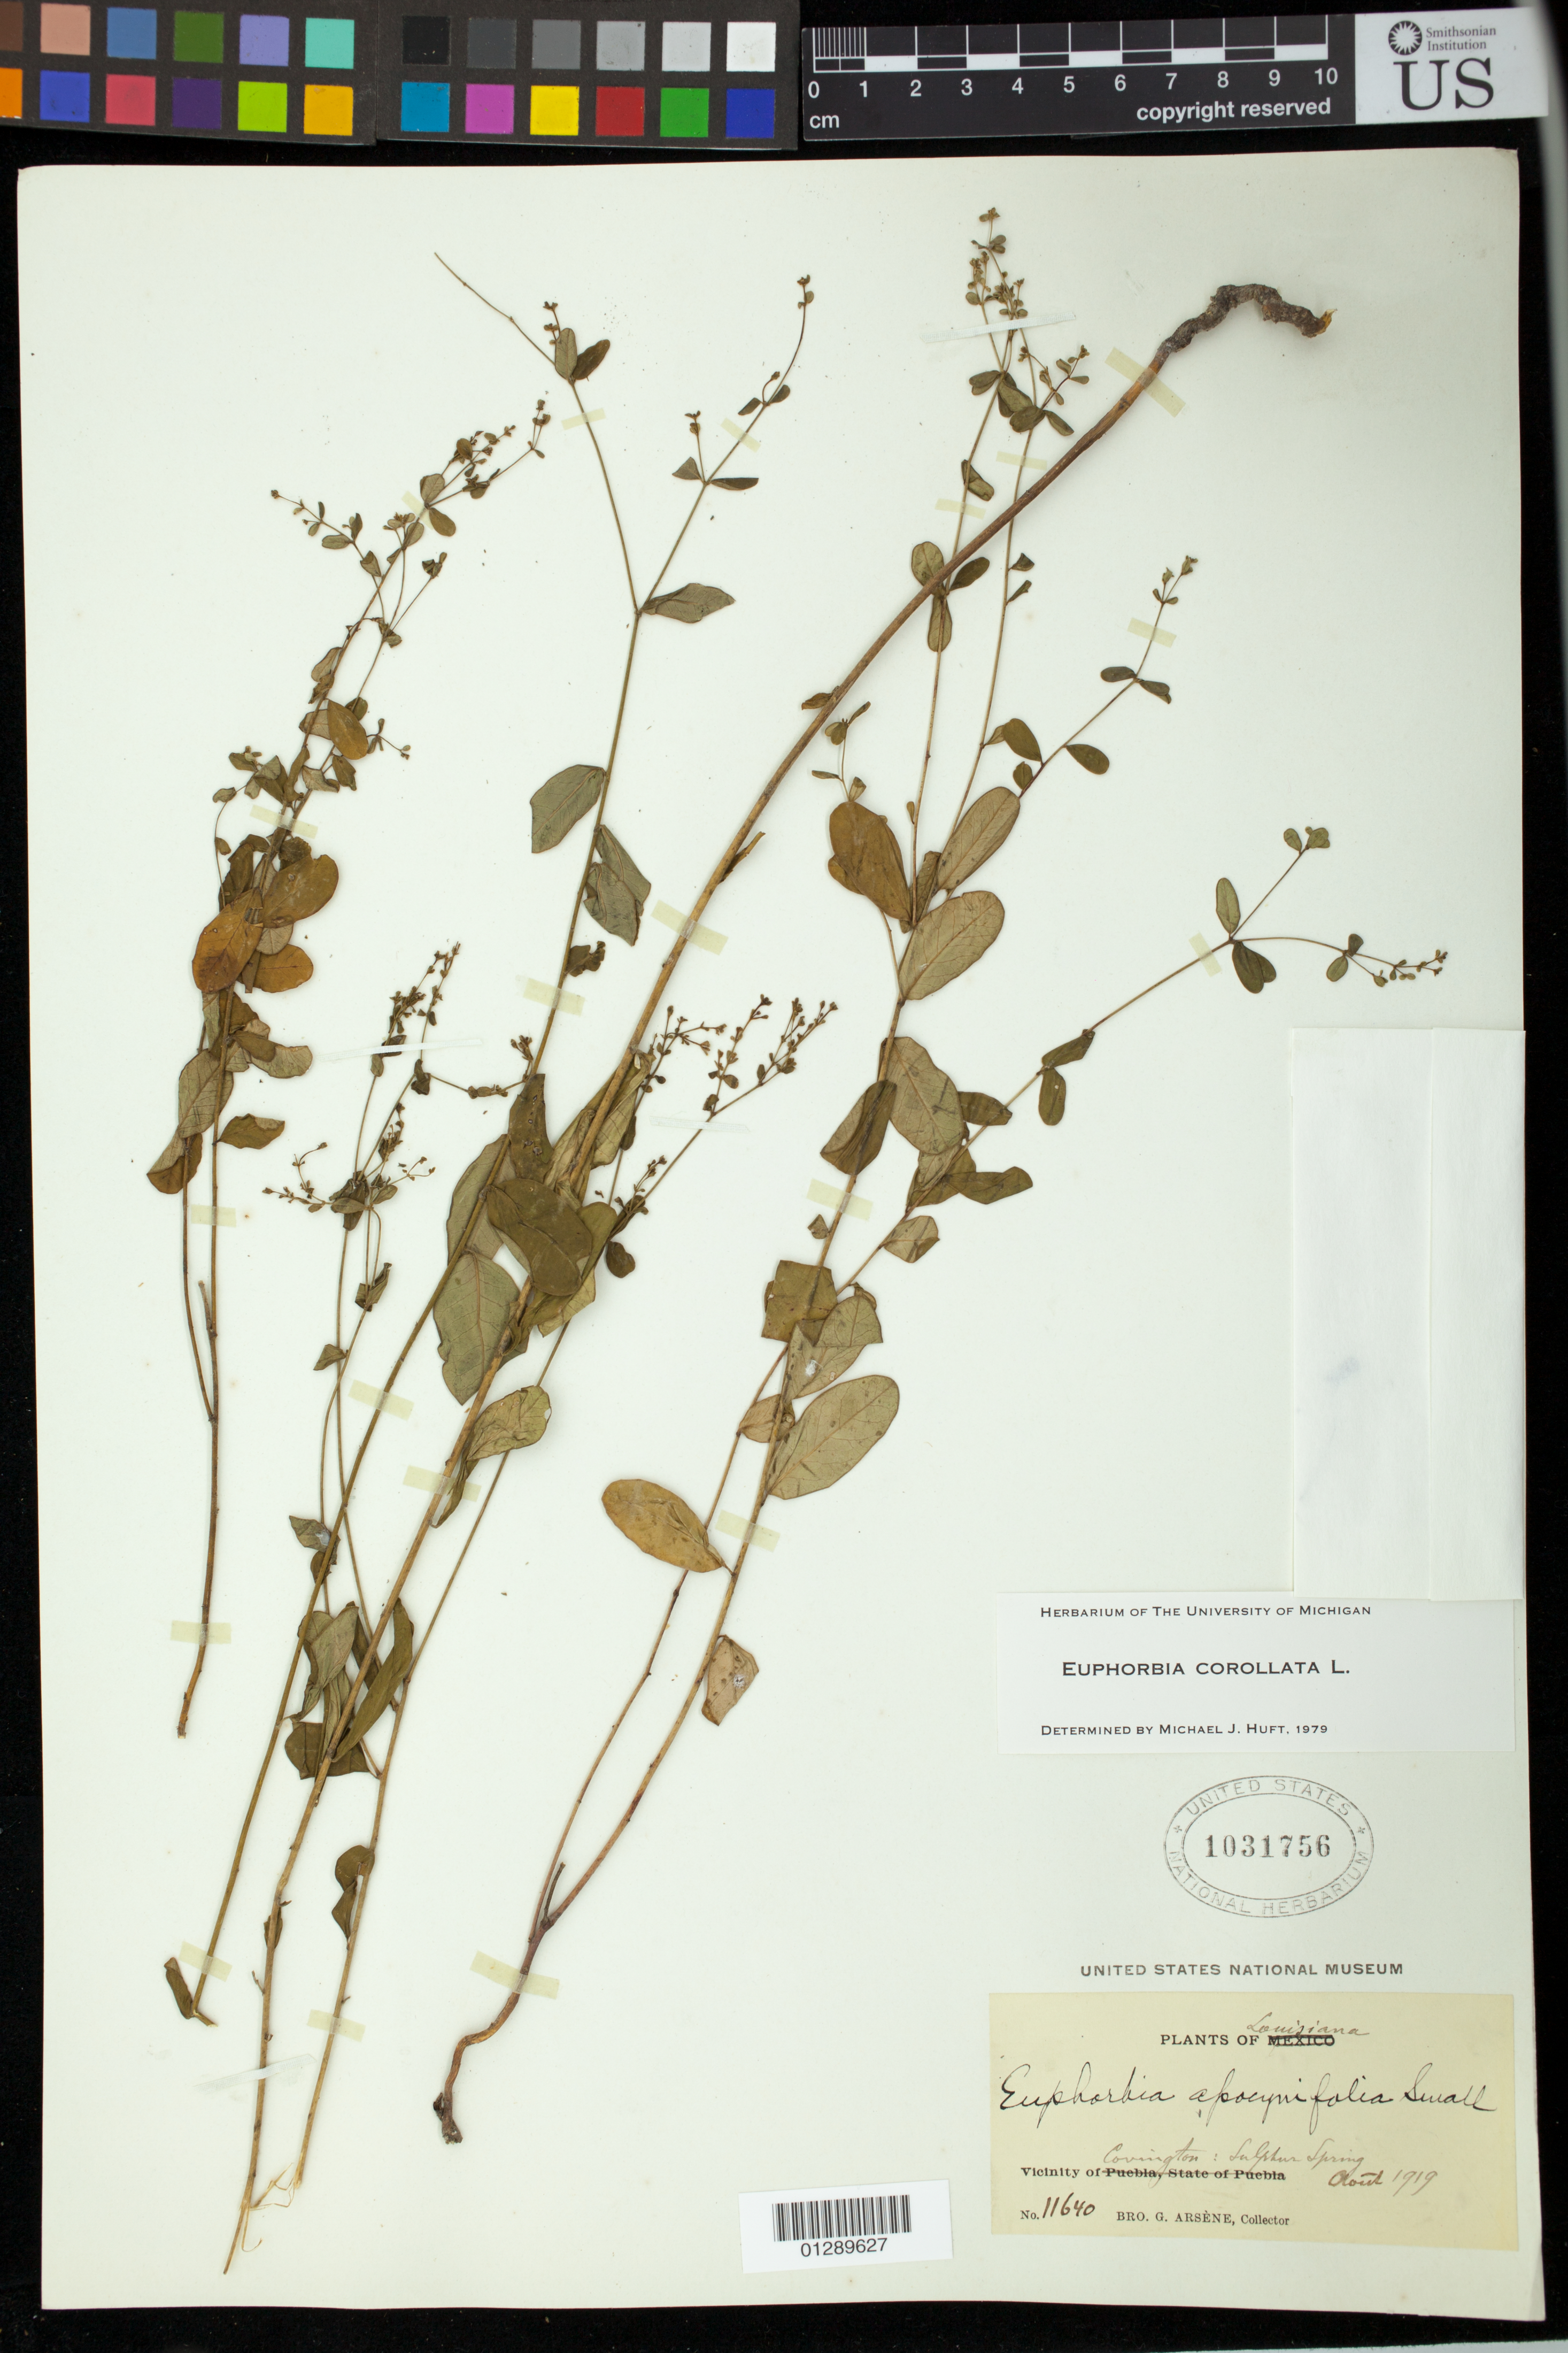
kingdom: Plantae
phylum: Tracheophyta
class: Magnoliopsida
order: Malpighiales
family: Euphorbiaceae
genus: Euphorbia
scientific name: Euphorbia corollata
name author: L.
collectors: Bro. G. Arsène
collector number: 11640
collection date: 1919-08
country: United States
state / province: Louisiana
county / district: Saint Tammany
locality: Covington: Sulphur Spring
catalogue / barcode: US 1031756